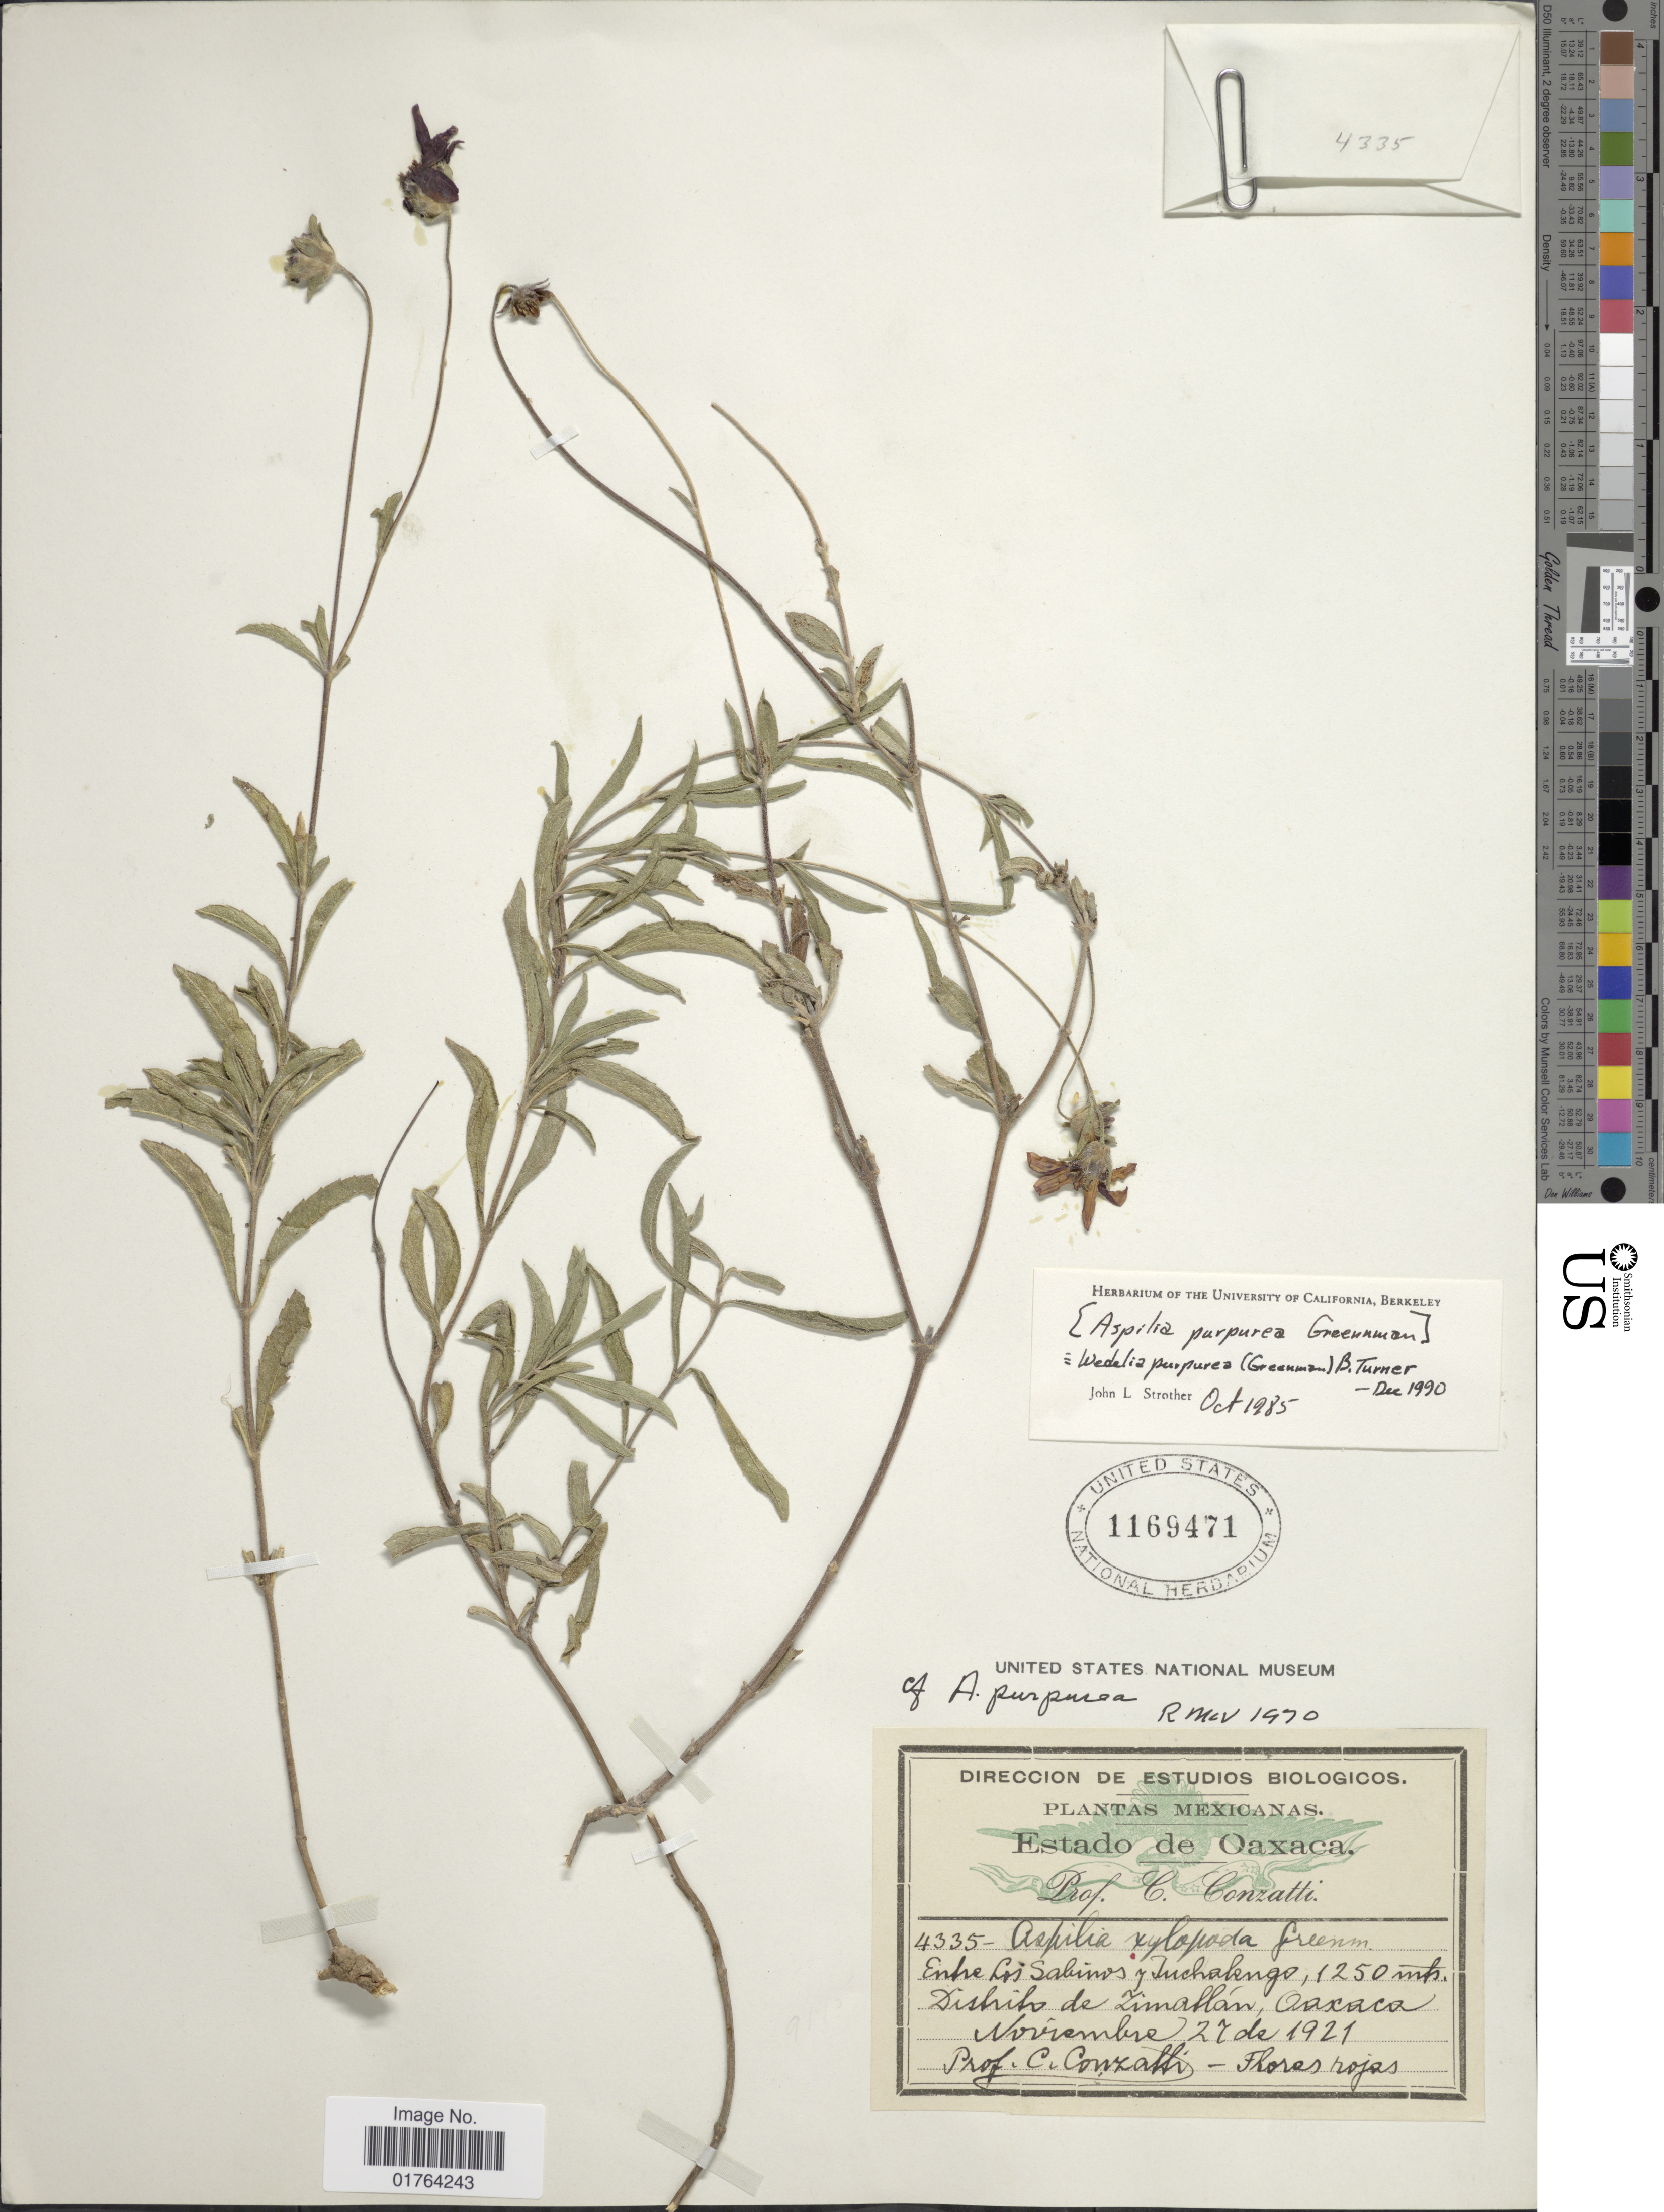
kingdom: Plantae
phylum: Tracheophyta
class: Magnoliopsida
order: Asterales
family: Asteraceae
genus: Wedelia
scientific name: Wedelia purpurea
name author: (Greenm.) B.L. Turner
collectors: C. Conzalli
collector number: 4335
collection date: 1921-11-27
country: Mexico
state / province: Oaxaca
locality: Entre Los Salinas y Tuchango, Distrito de Zimallan, Oaxaca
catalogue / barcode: US 1169471